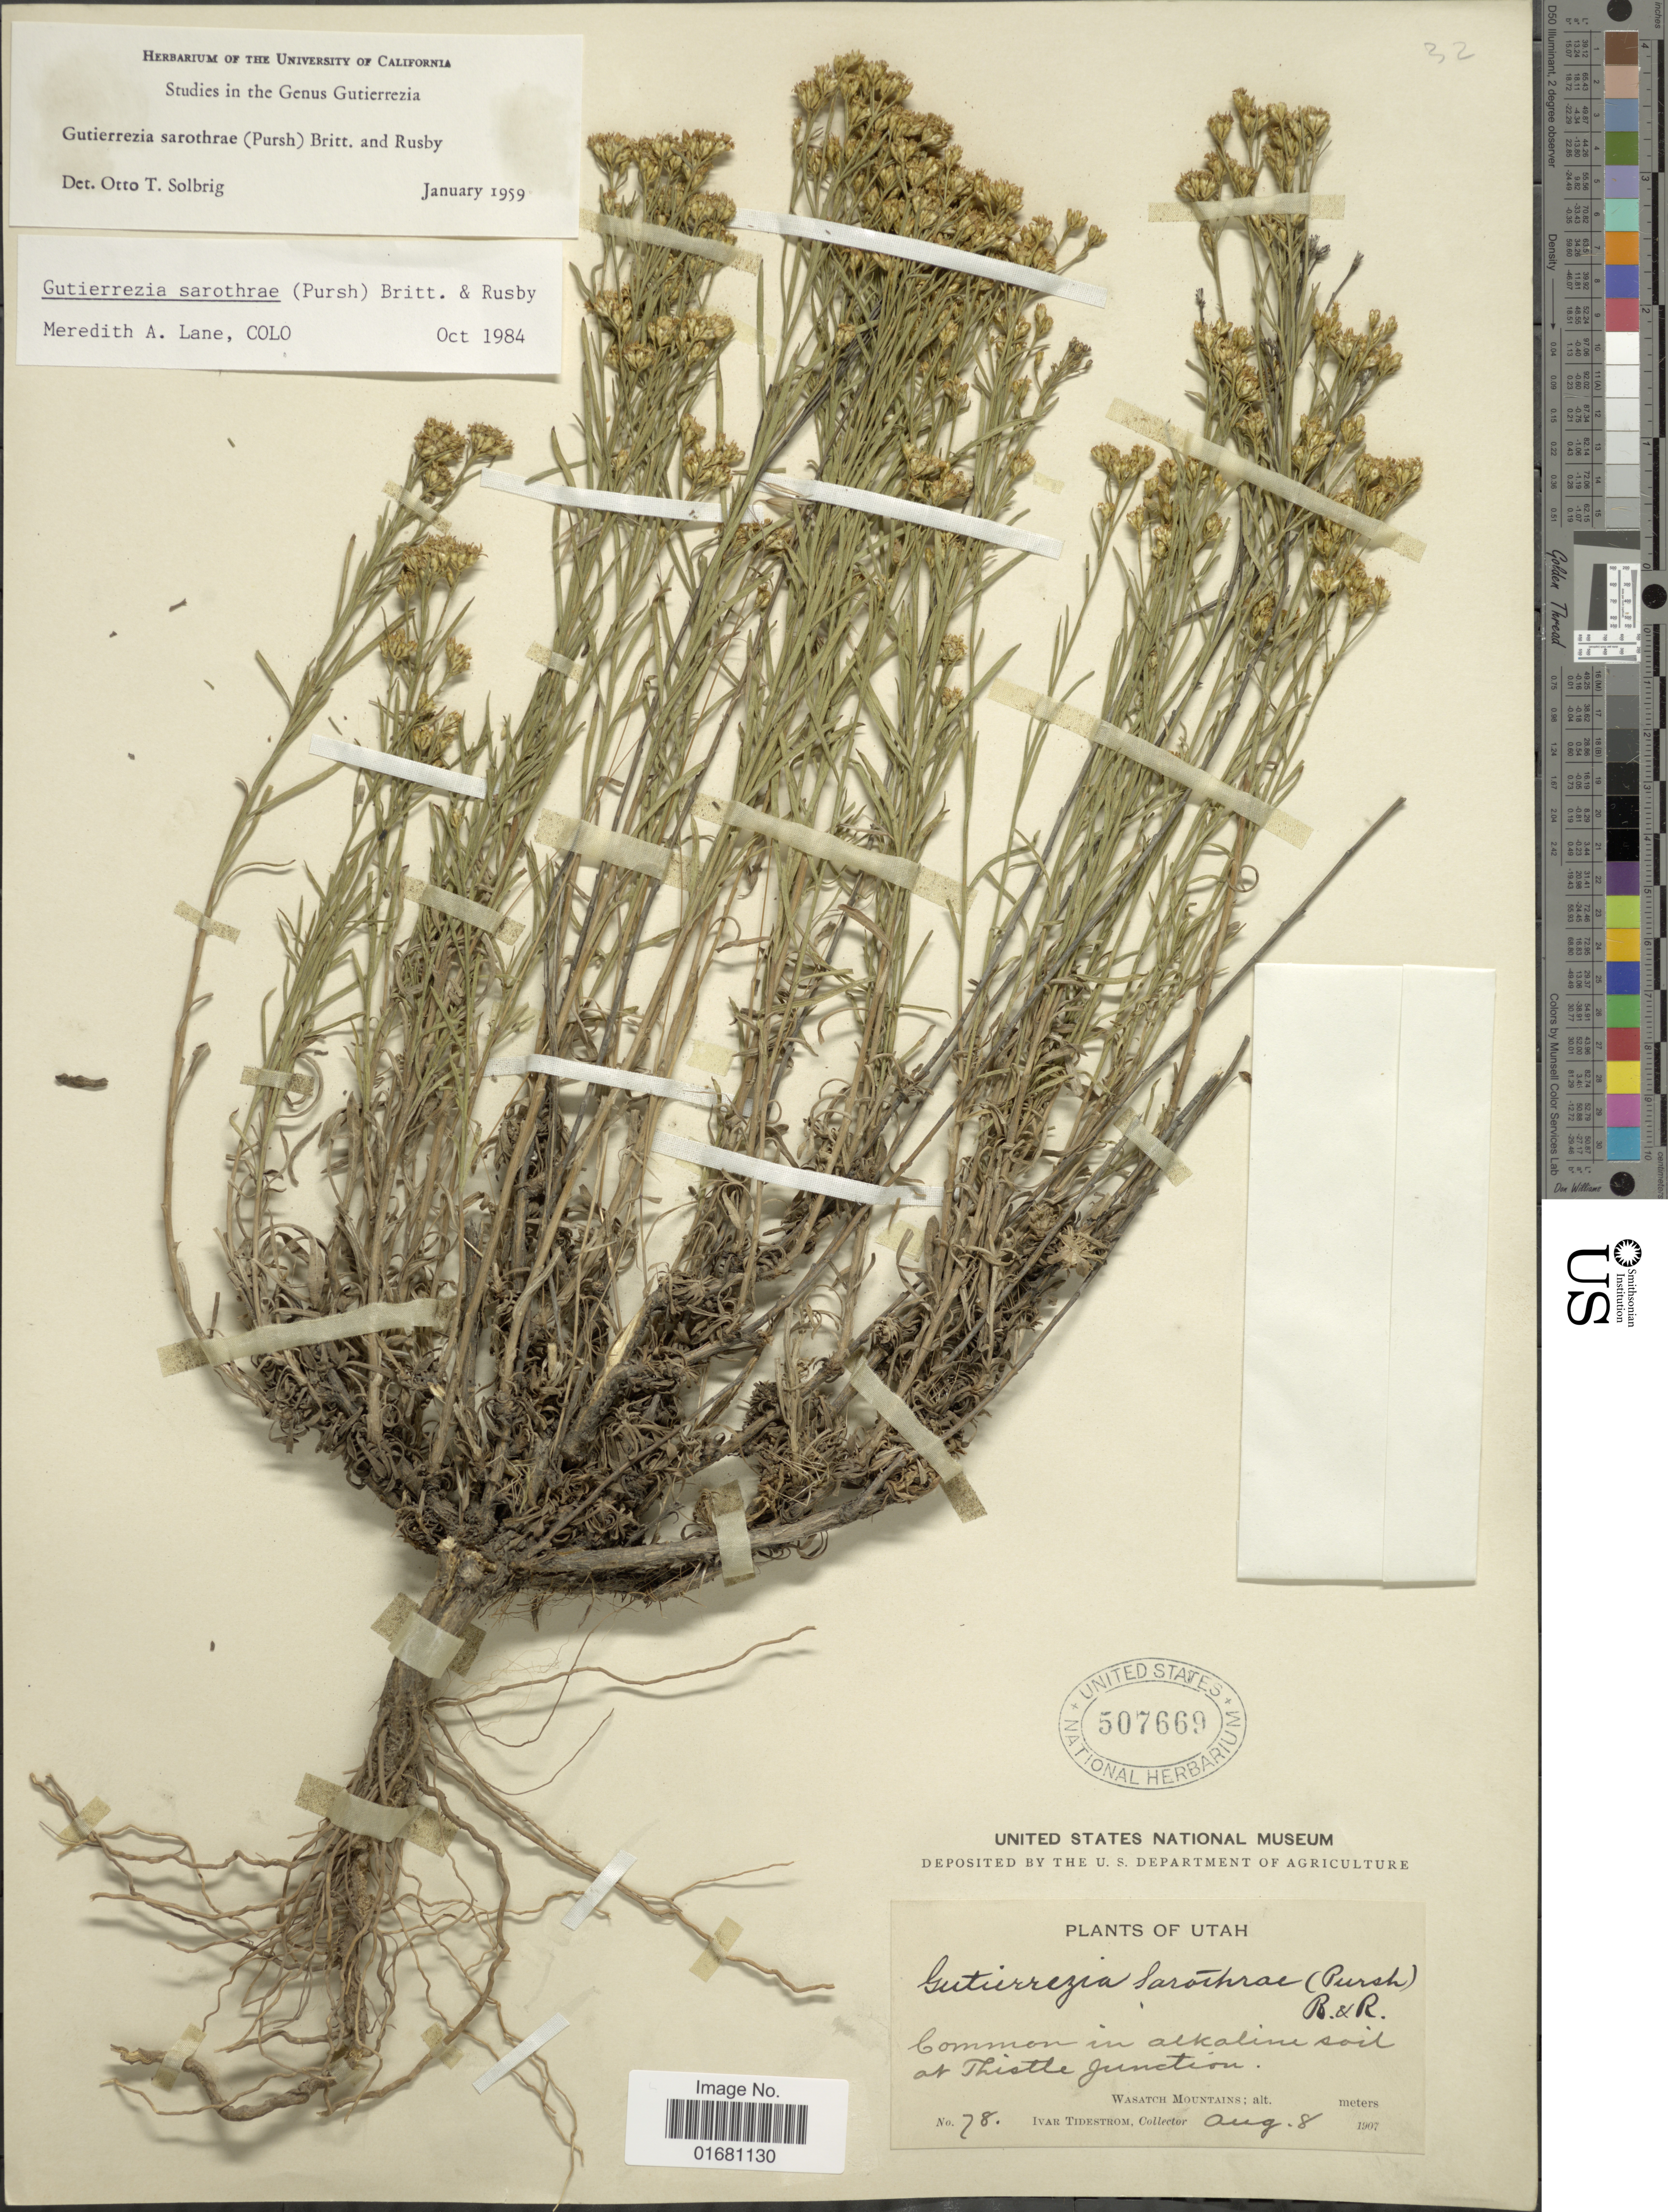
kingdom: Plantae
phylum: Tracheophyta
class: Magnoliopsida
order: Asterales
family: Asteraceae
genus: Gutierrezia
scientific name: Gutierrezia sarothrae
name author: (Pursh) Britton & Rusby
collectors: I. F. Tidestrom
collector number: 78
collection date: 1907-08-08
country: United States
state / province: Utah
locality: At Thistle junction, Wasatch Mountains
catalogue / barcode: US 507669